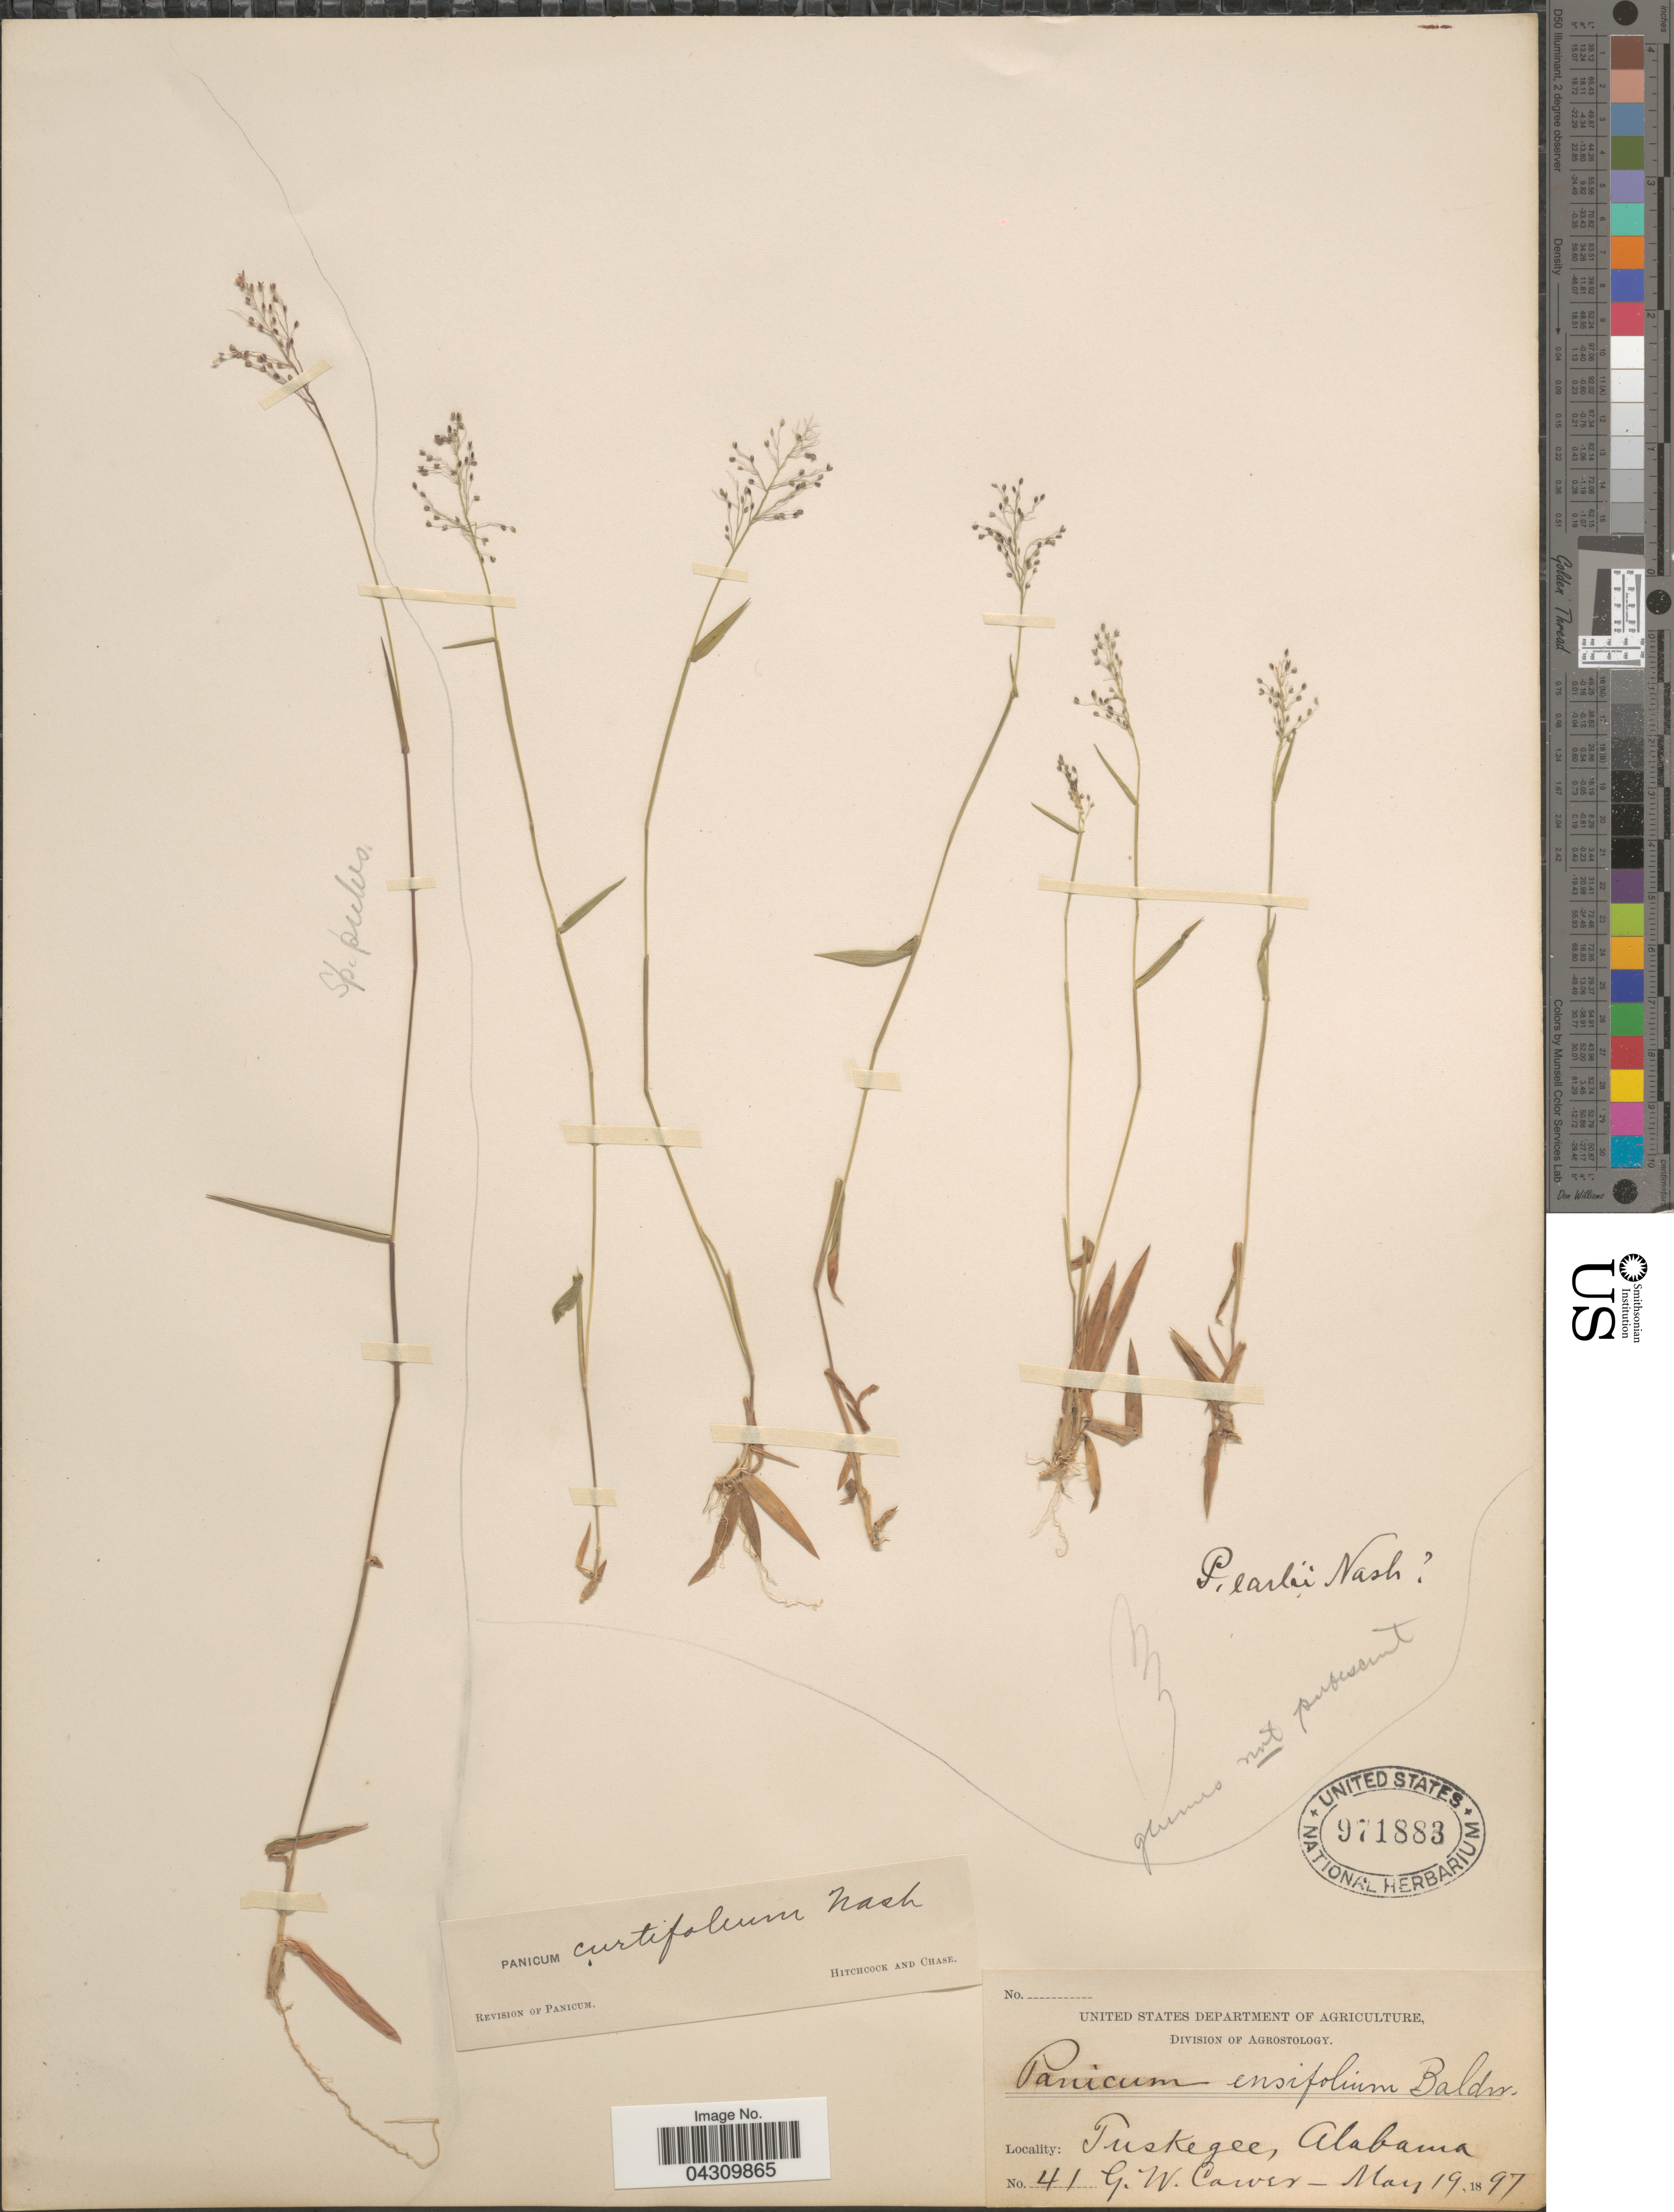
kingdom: Plantae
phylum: Tracheophyta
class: Liliopsida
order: Poales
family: Poaceae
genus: Dichanthelium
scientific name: Dichanthelium acuminatum var. acuminatum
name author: (Sw.) Gould & C.A. Clark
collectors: G. Carver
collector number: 41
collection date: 1897-05-19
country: United States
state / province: Alabama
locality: Tuskegee.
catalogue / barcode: US 971883